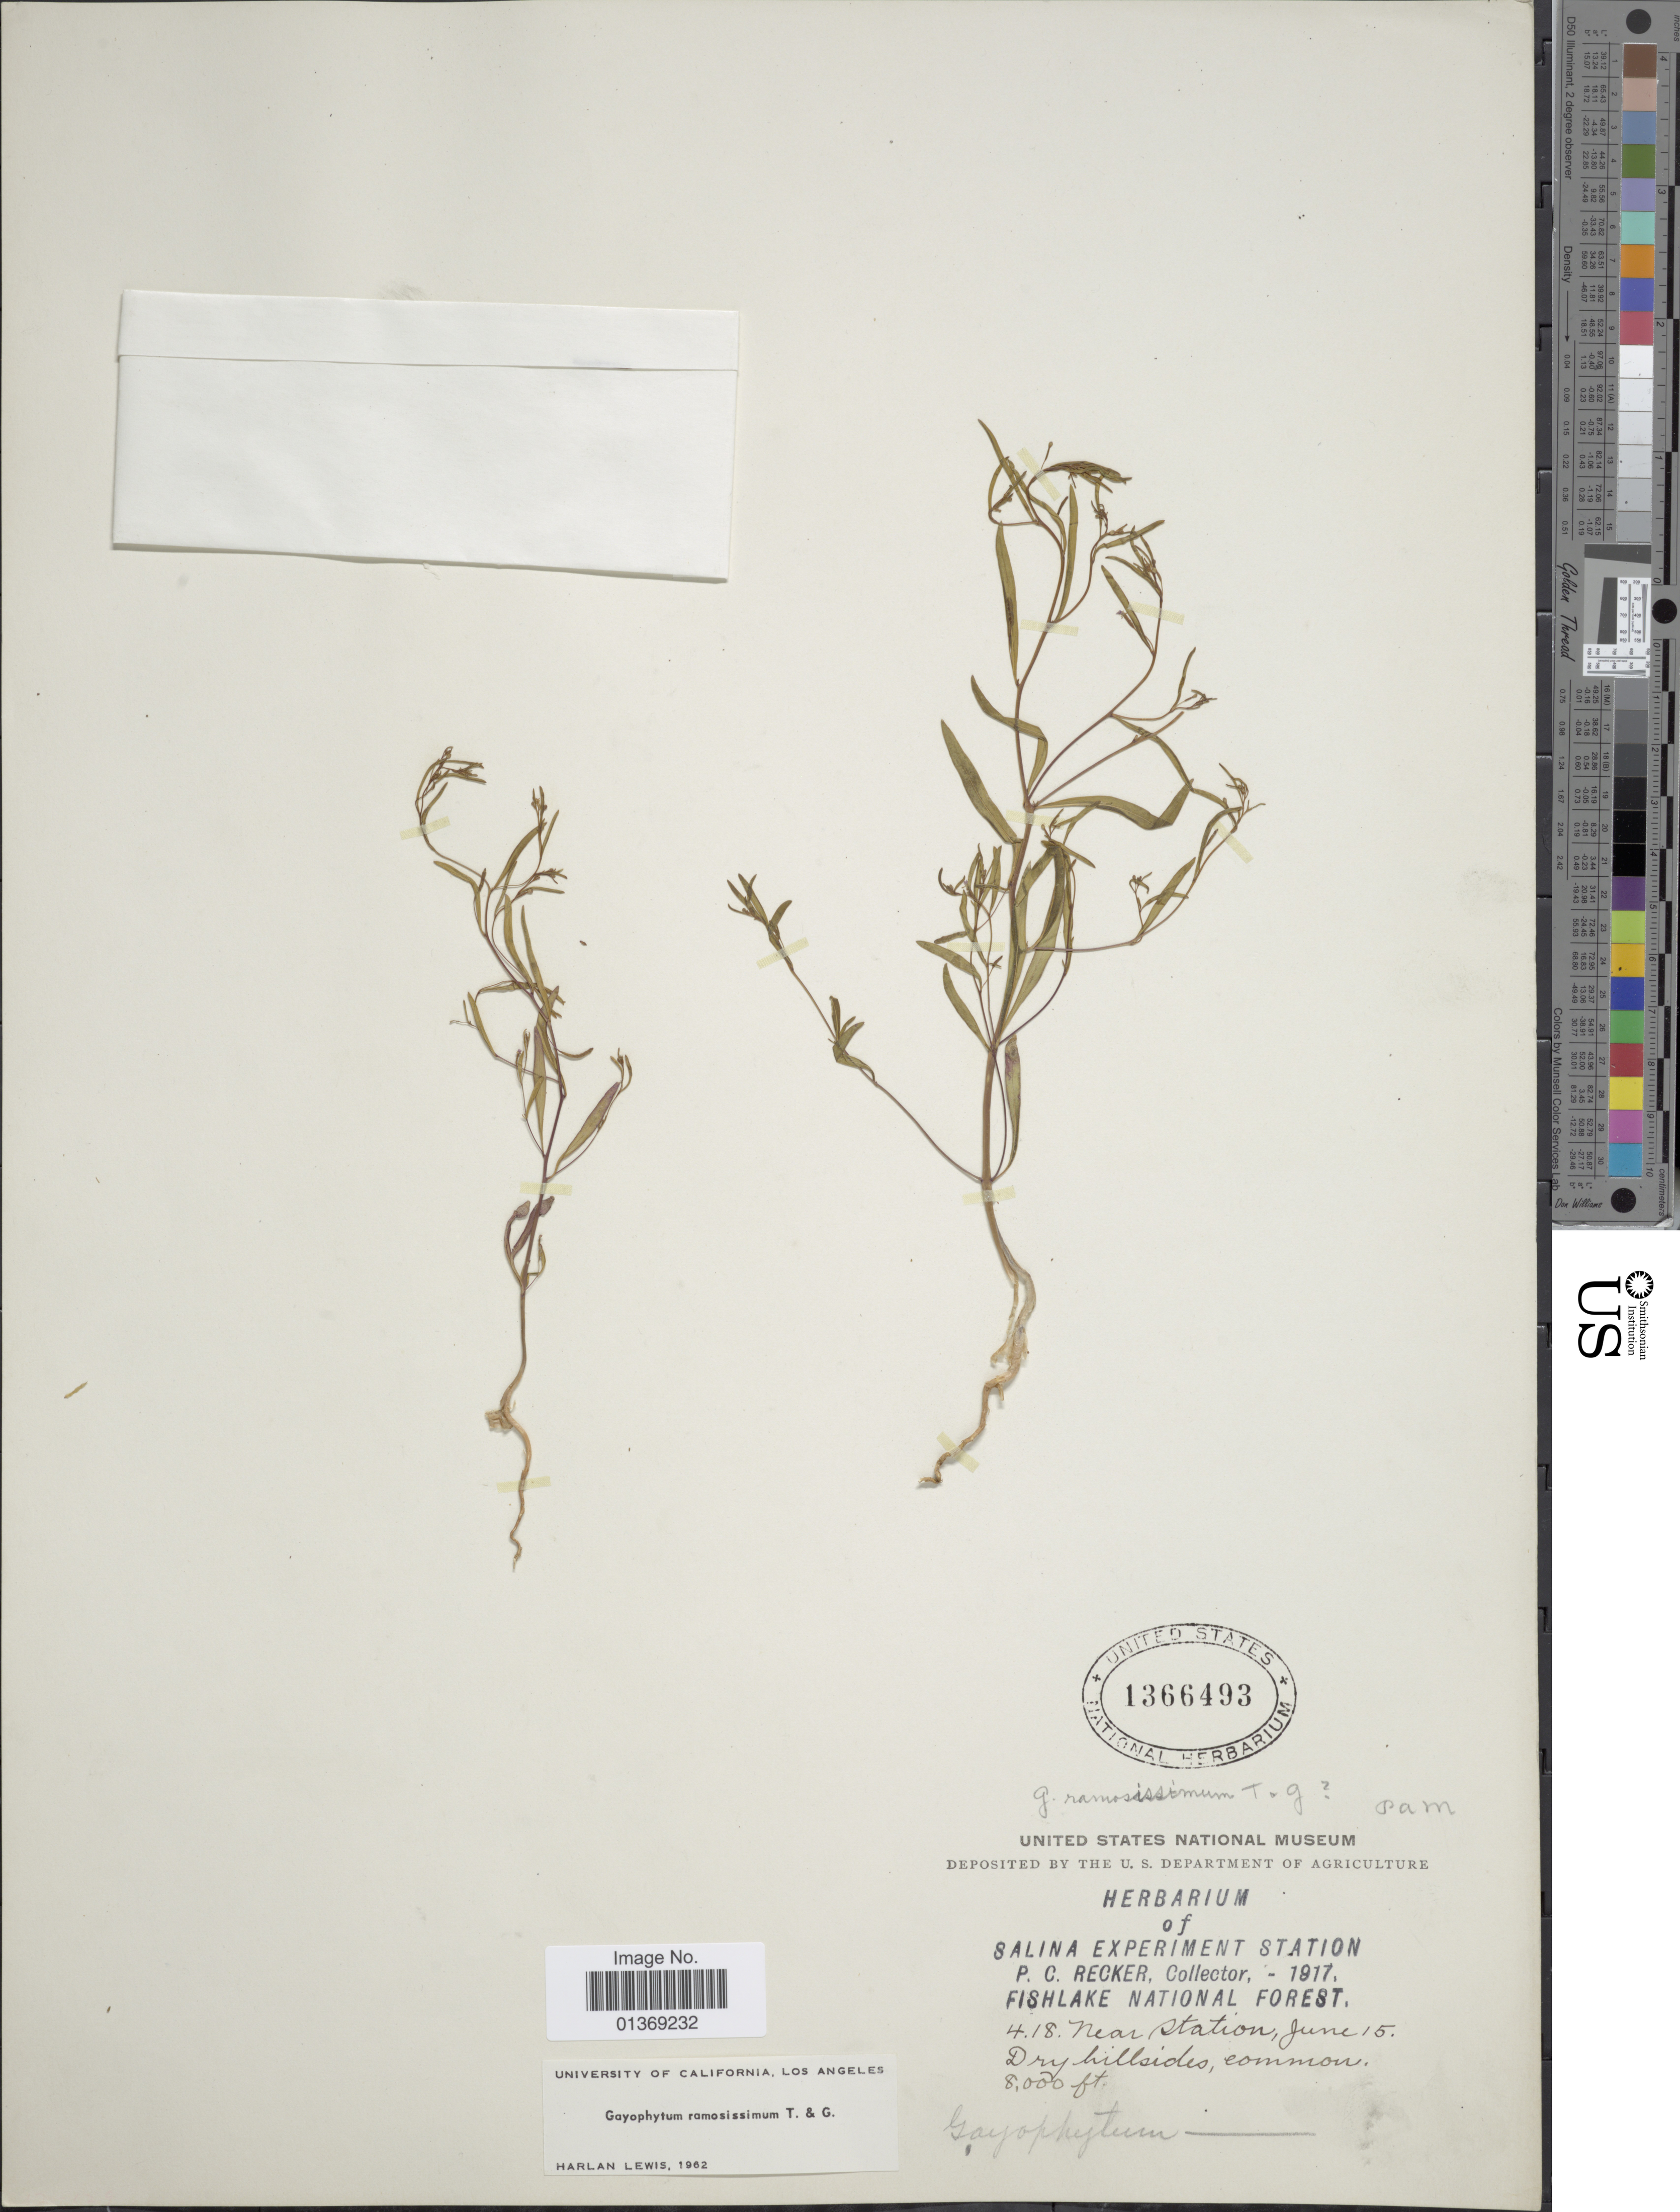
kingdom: Plantae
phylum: Tracheophyta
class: Magnoliopsida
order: Myrtales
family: Onagraceae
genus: Gayophytum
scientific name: Gayophytum ramosissimum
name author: Torr. & A. Gray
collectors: P. Recker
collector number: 418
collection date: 1917-06-15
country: United States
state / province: Utah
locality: Fishlake National Forest, near station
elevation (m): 2438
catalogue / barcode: US 1366493